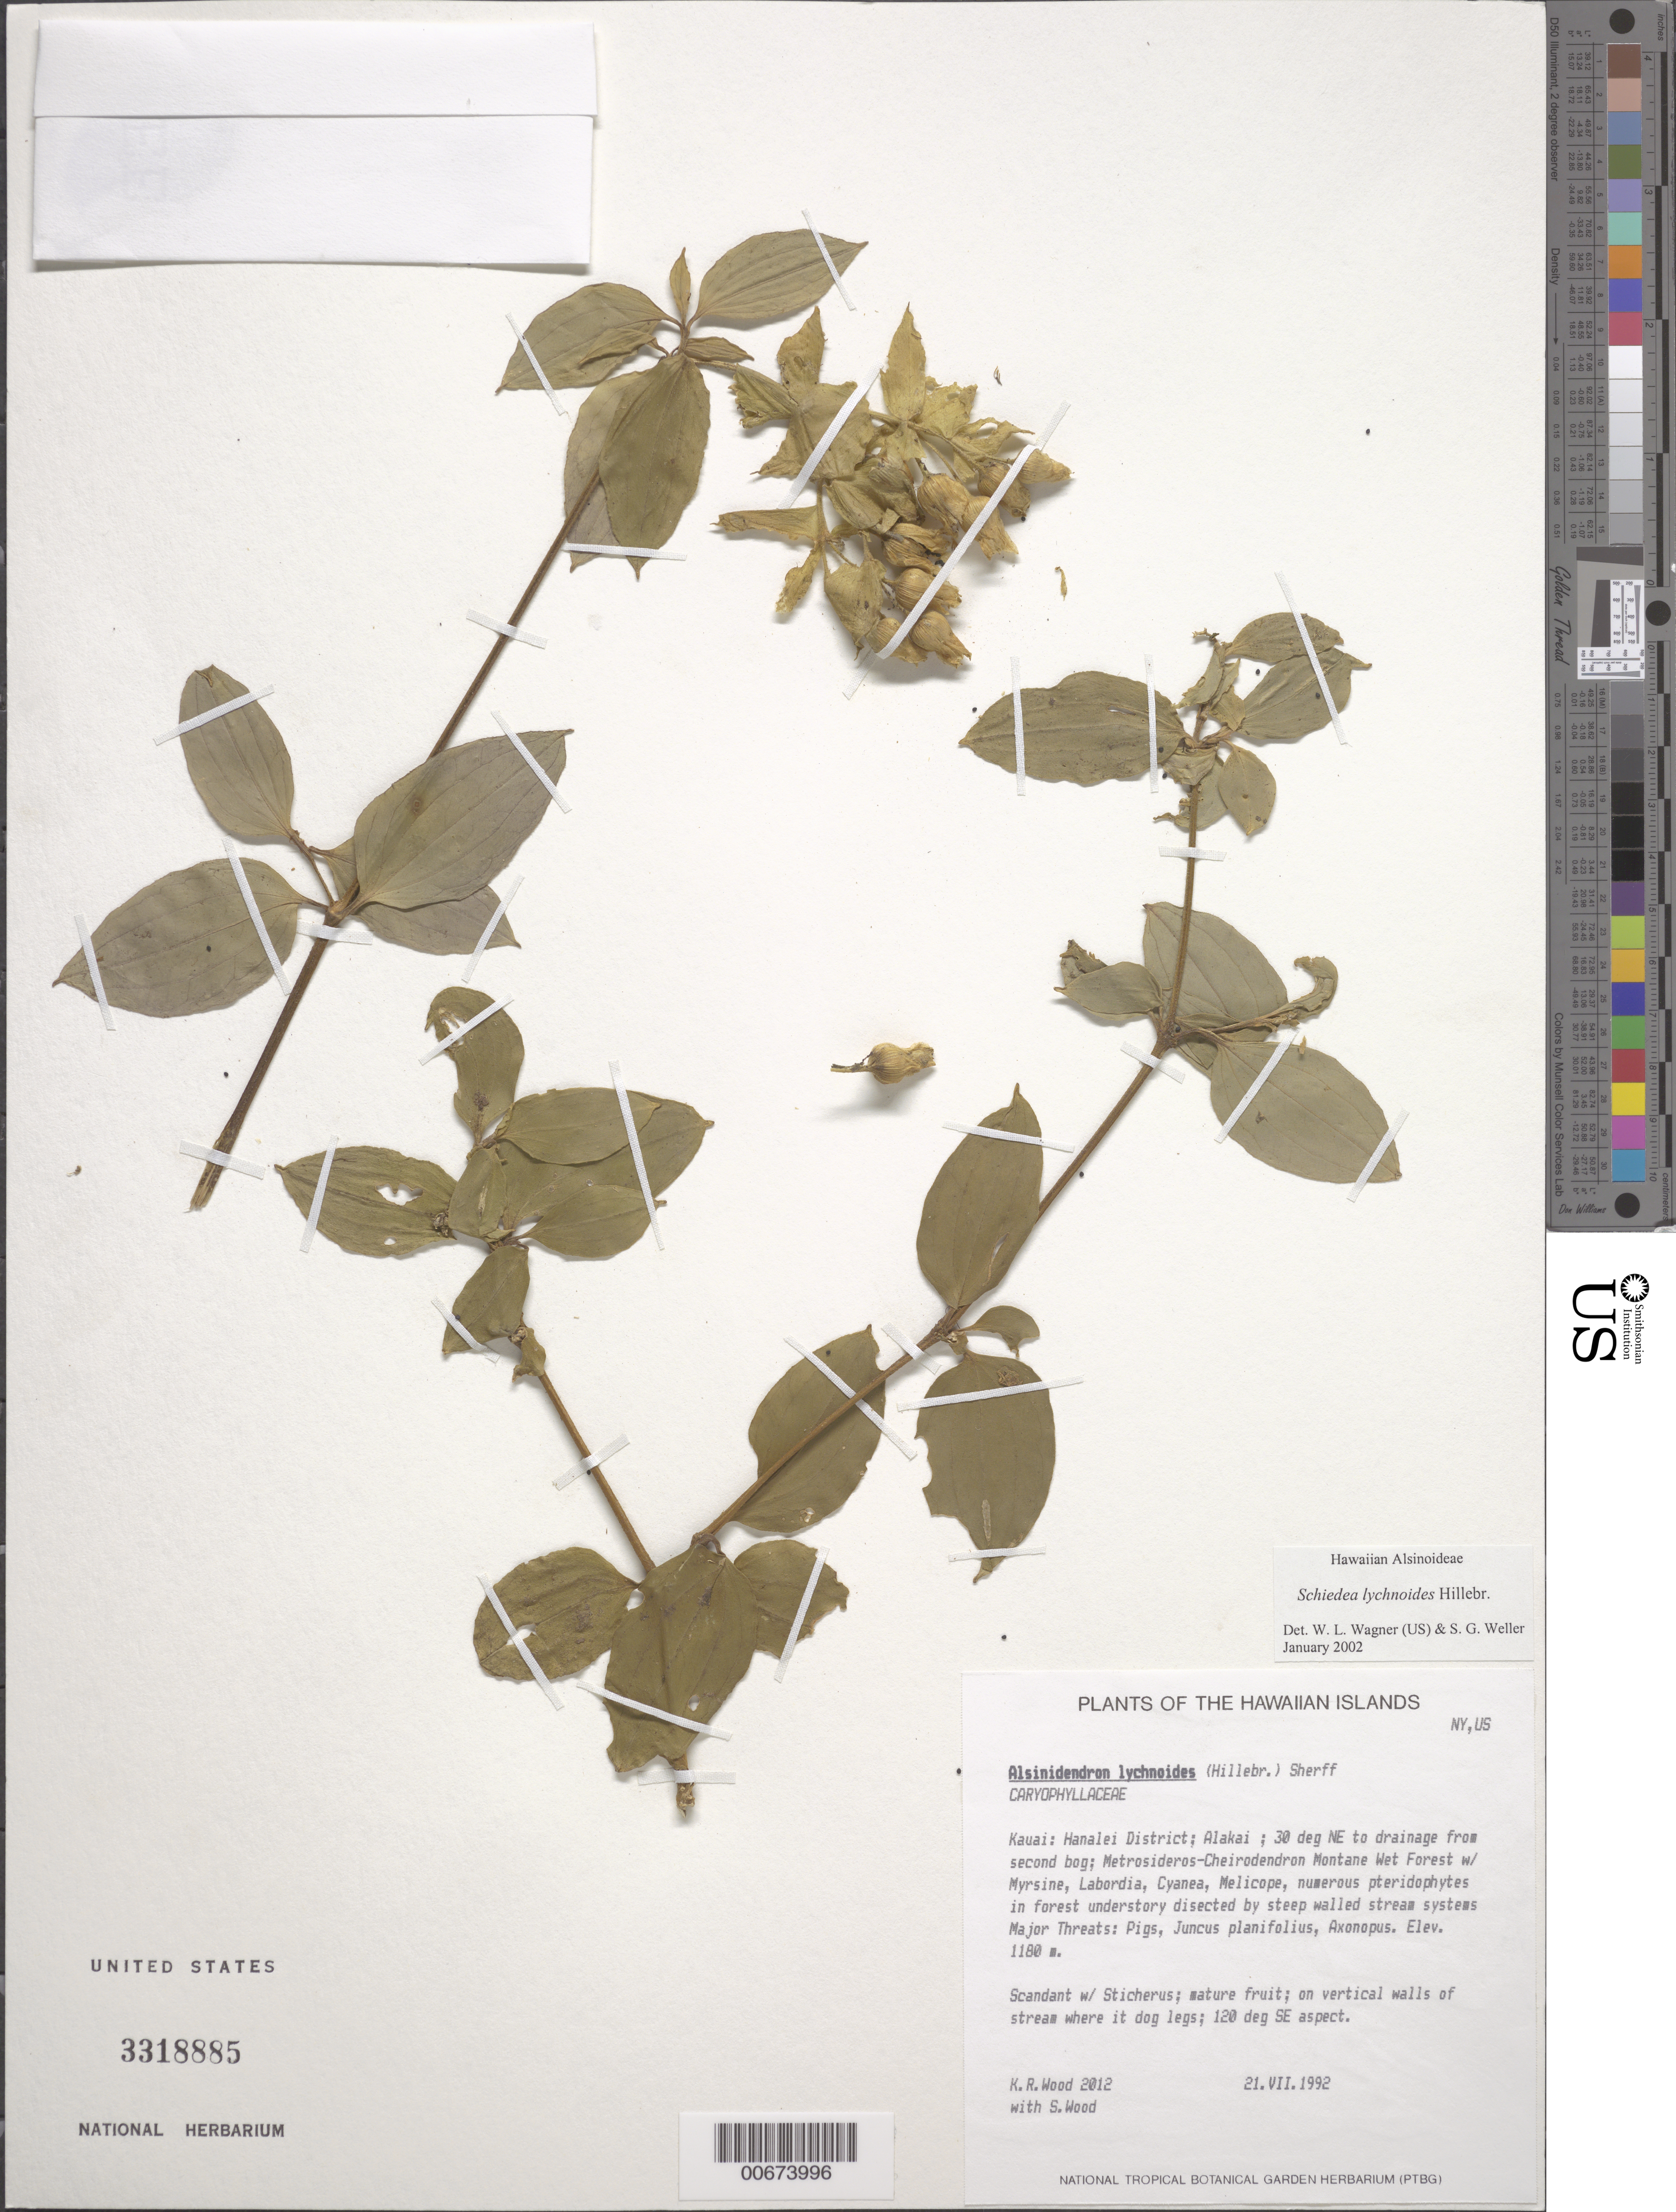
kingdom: Plantae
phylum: Tracheophyta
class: Magnoliopsida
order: Caryophyllales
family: Caryophyllaceae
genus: Schiedea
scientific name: Schiedea lychnoides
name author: Hillebr.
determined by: Wagner, W. L.; Weller, Stephen G.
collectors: K. R. Wood & S. Wood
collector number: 2012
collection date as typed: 21 Jul 1992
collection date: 1992-07-21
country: United States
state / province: Hawaii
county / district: Kauai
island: Kaua'i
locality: Hanalei District, Alakai, 30 deg NE to drainage from second bog.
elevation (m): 1180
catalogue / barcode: US 3318885